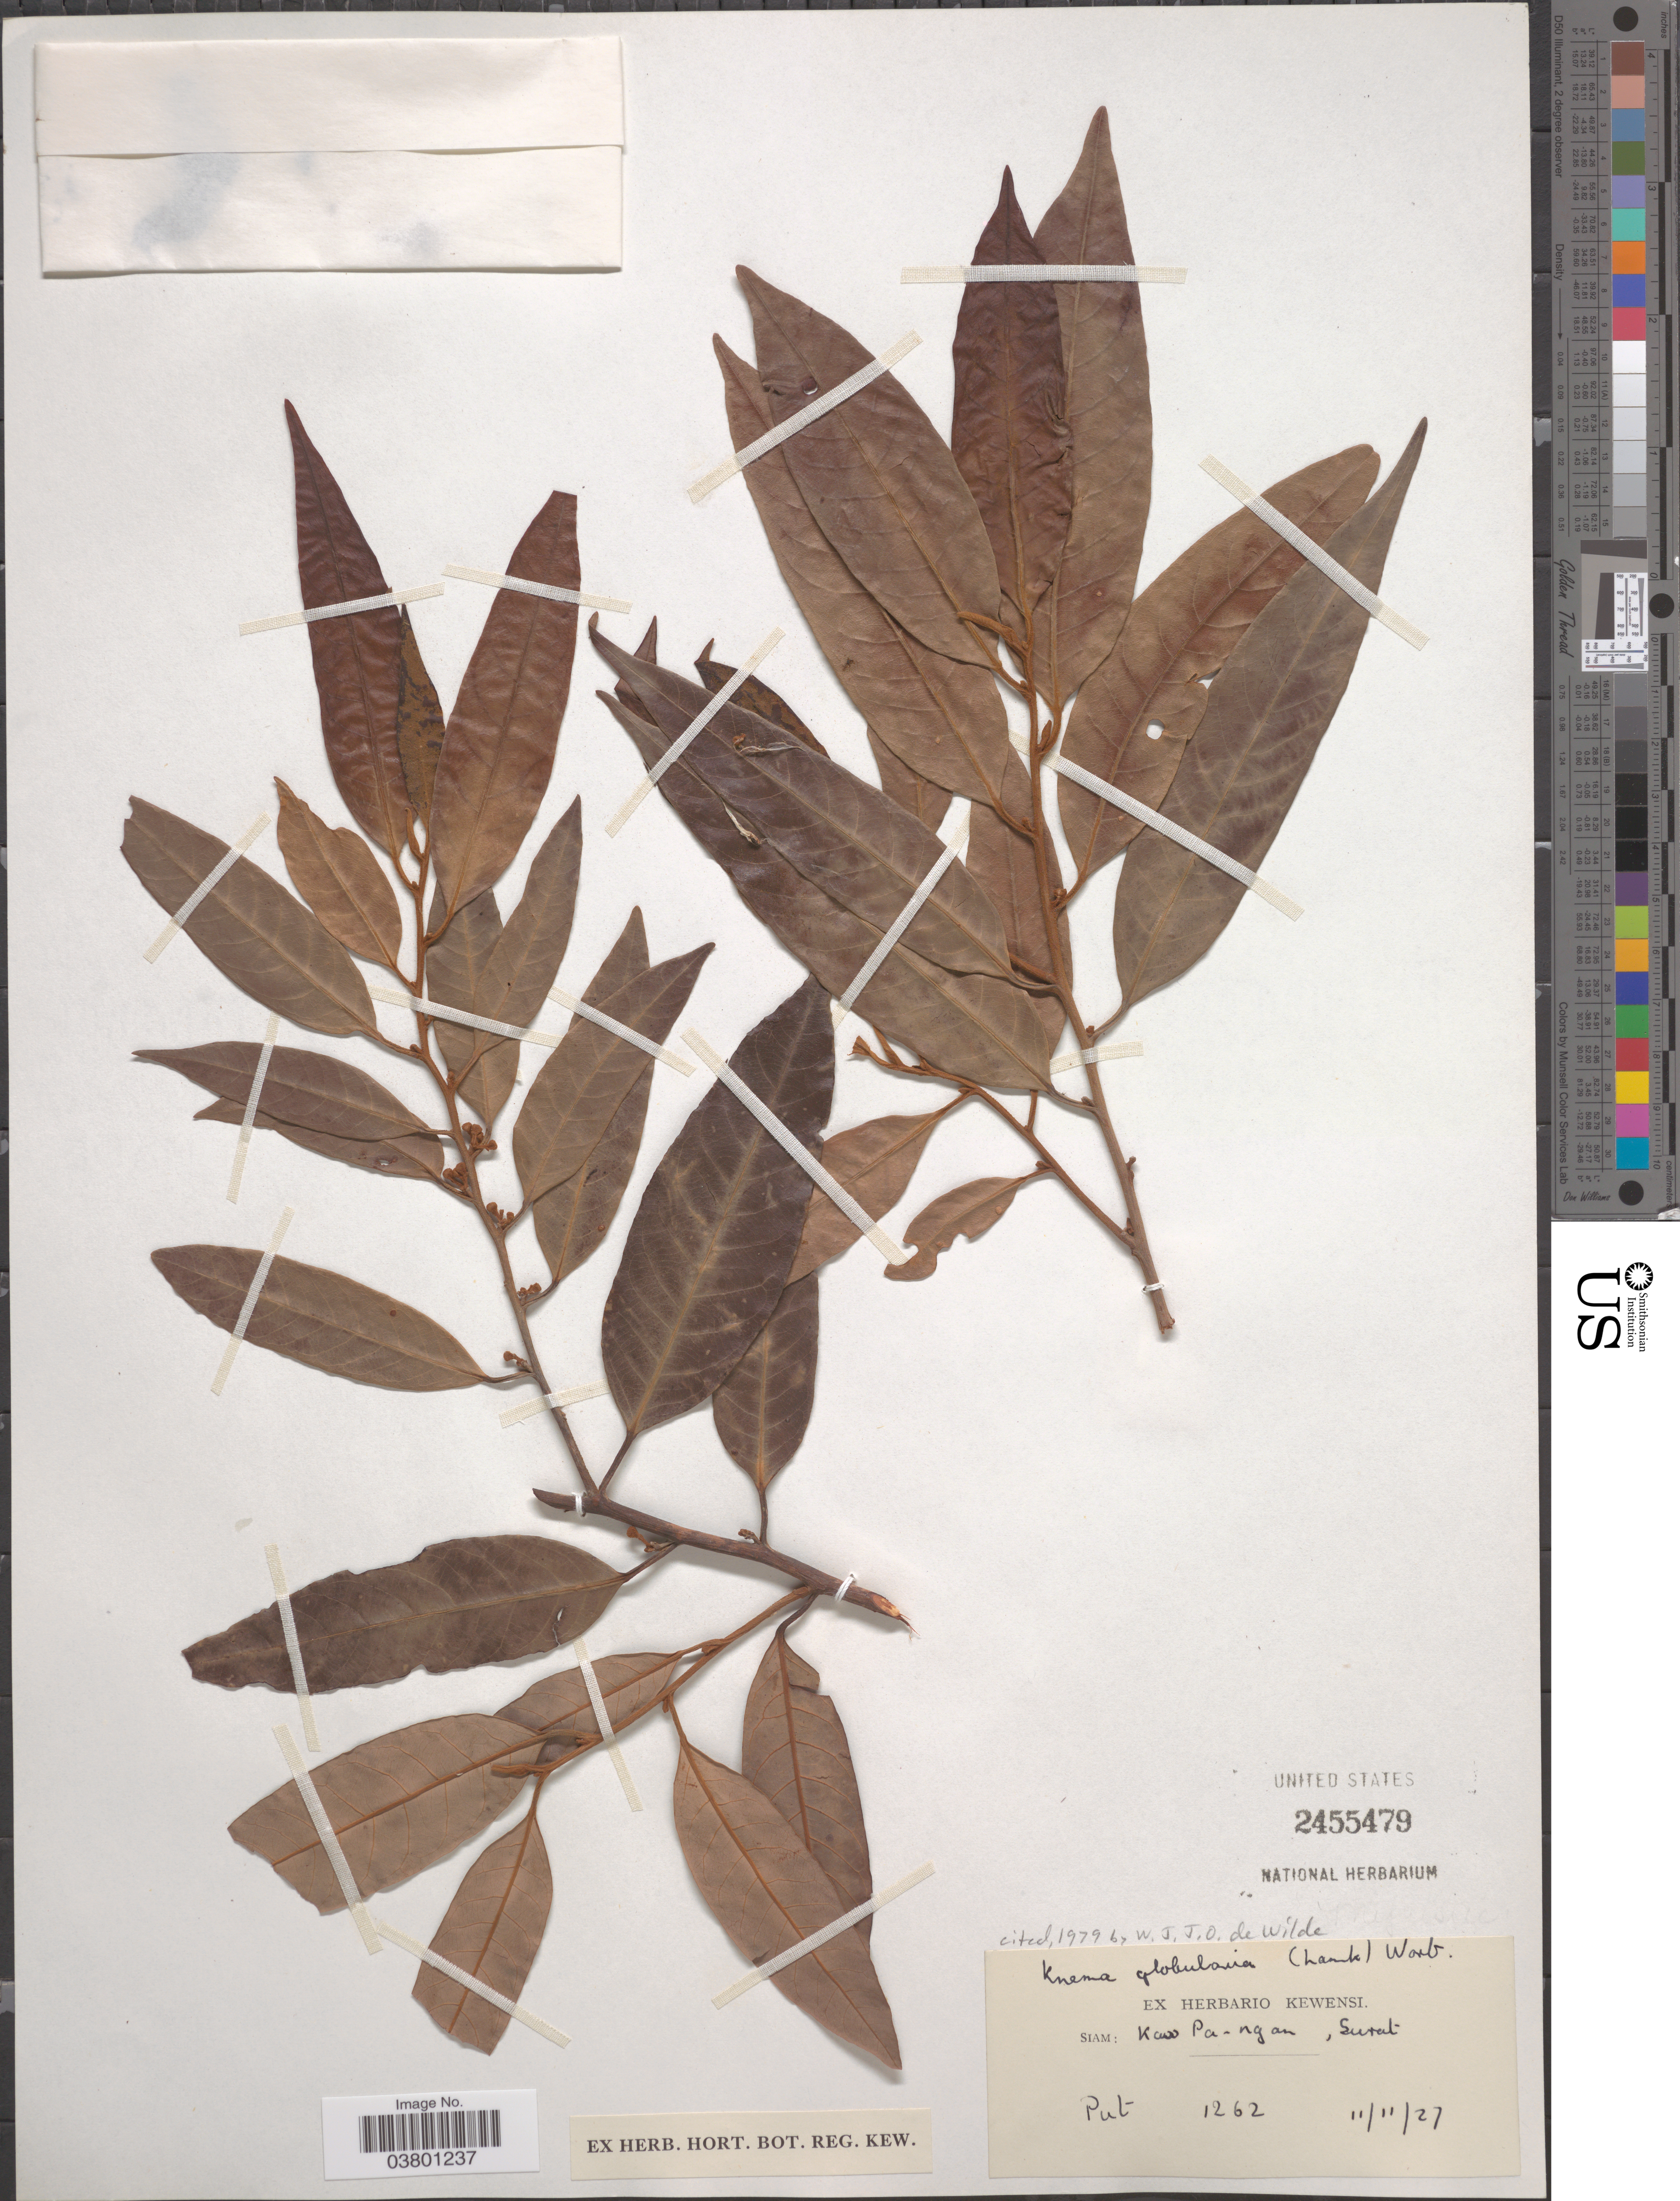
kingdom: Plantae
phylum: Tracheophyta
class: Magnoliopsida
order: Magnoliales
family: Myristicaceae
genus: Knema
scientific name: Knema globularia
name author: (Lam.) Warb.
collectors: -. Put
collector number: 1262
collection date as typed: Transcribed d/m/y: 11/11/27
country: Thailand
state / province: Surat Thani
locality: Siam: Kaw Pa-ngan, Surat.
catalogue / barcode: US 2455479